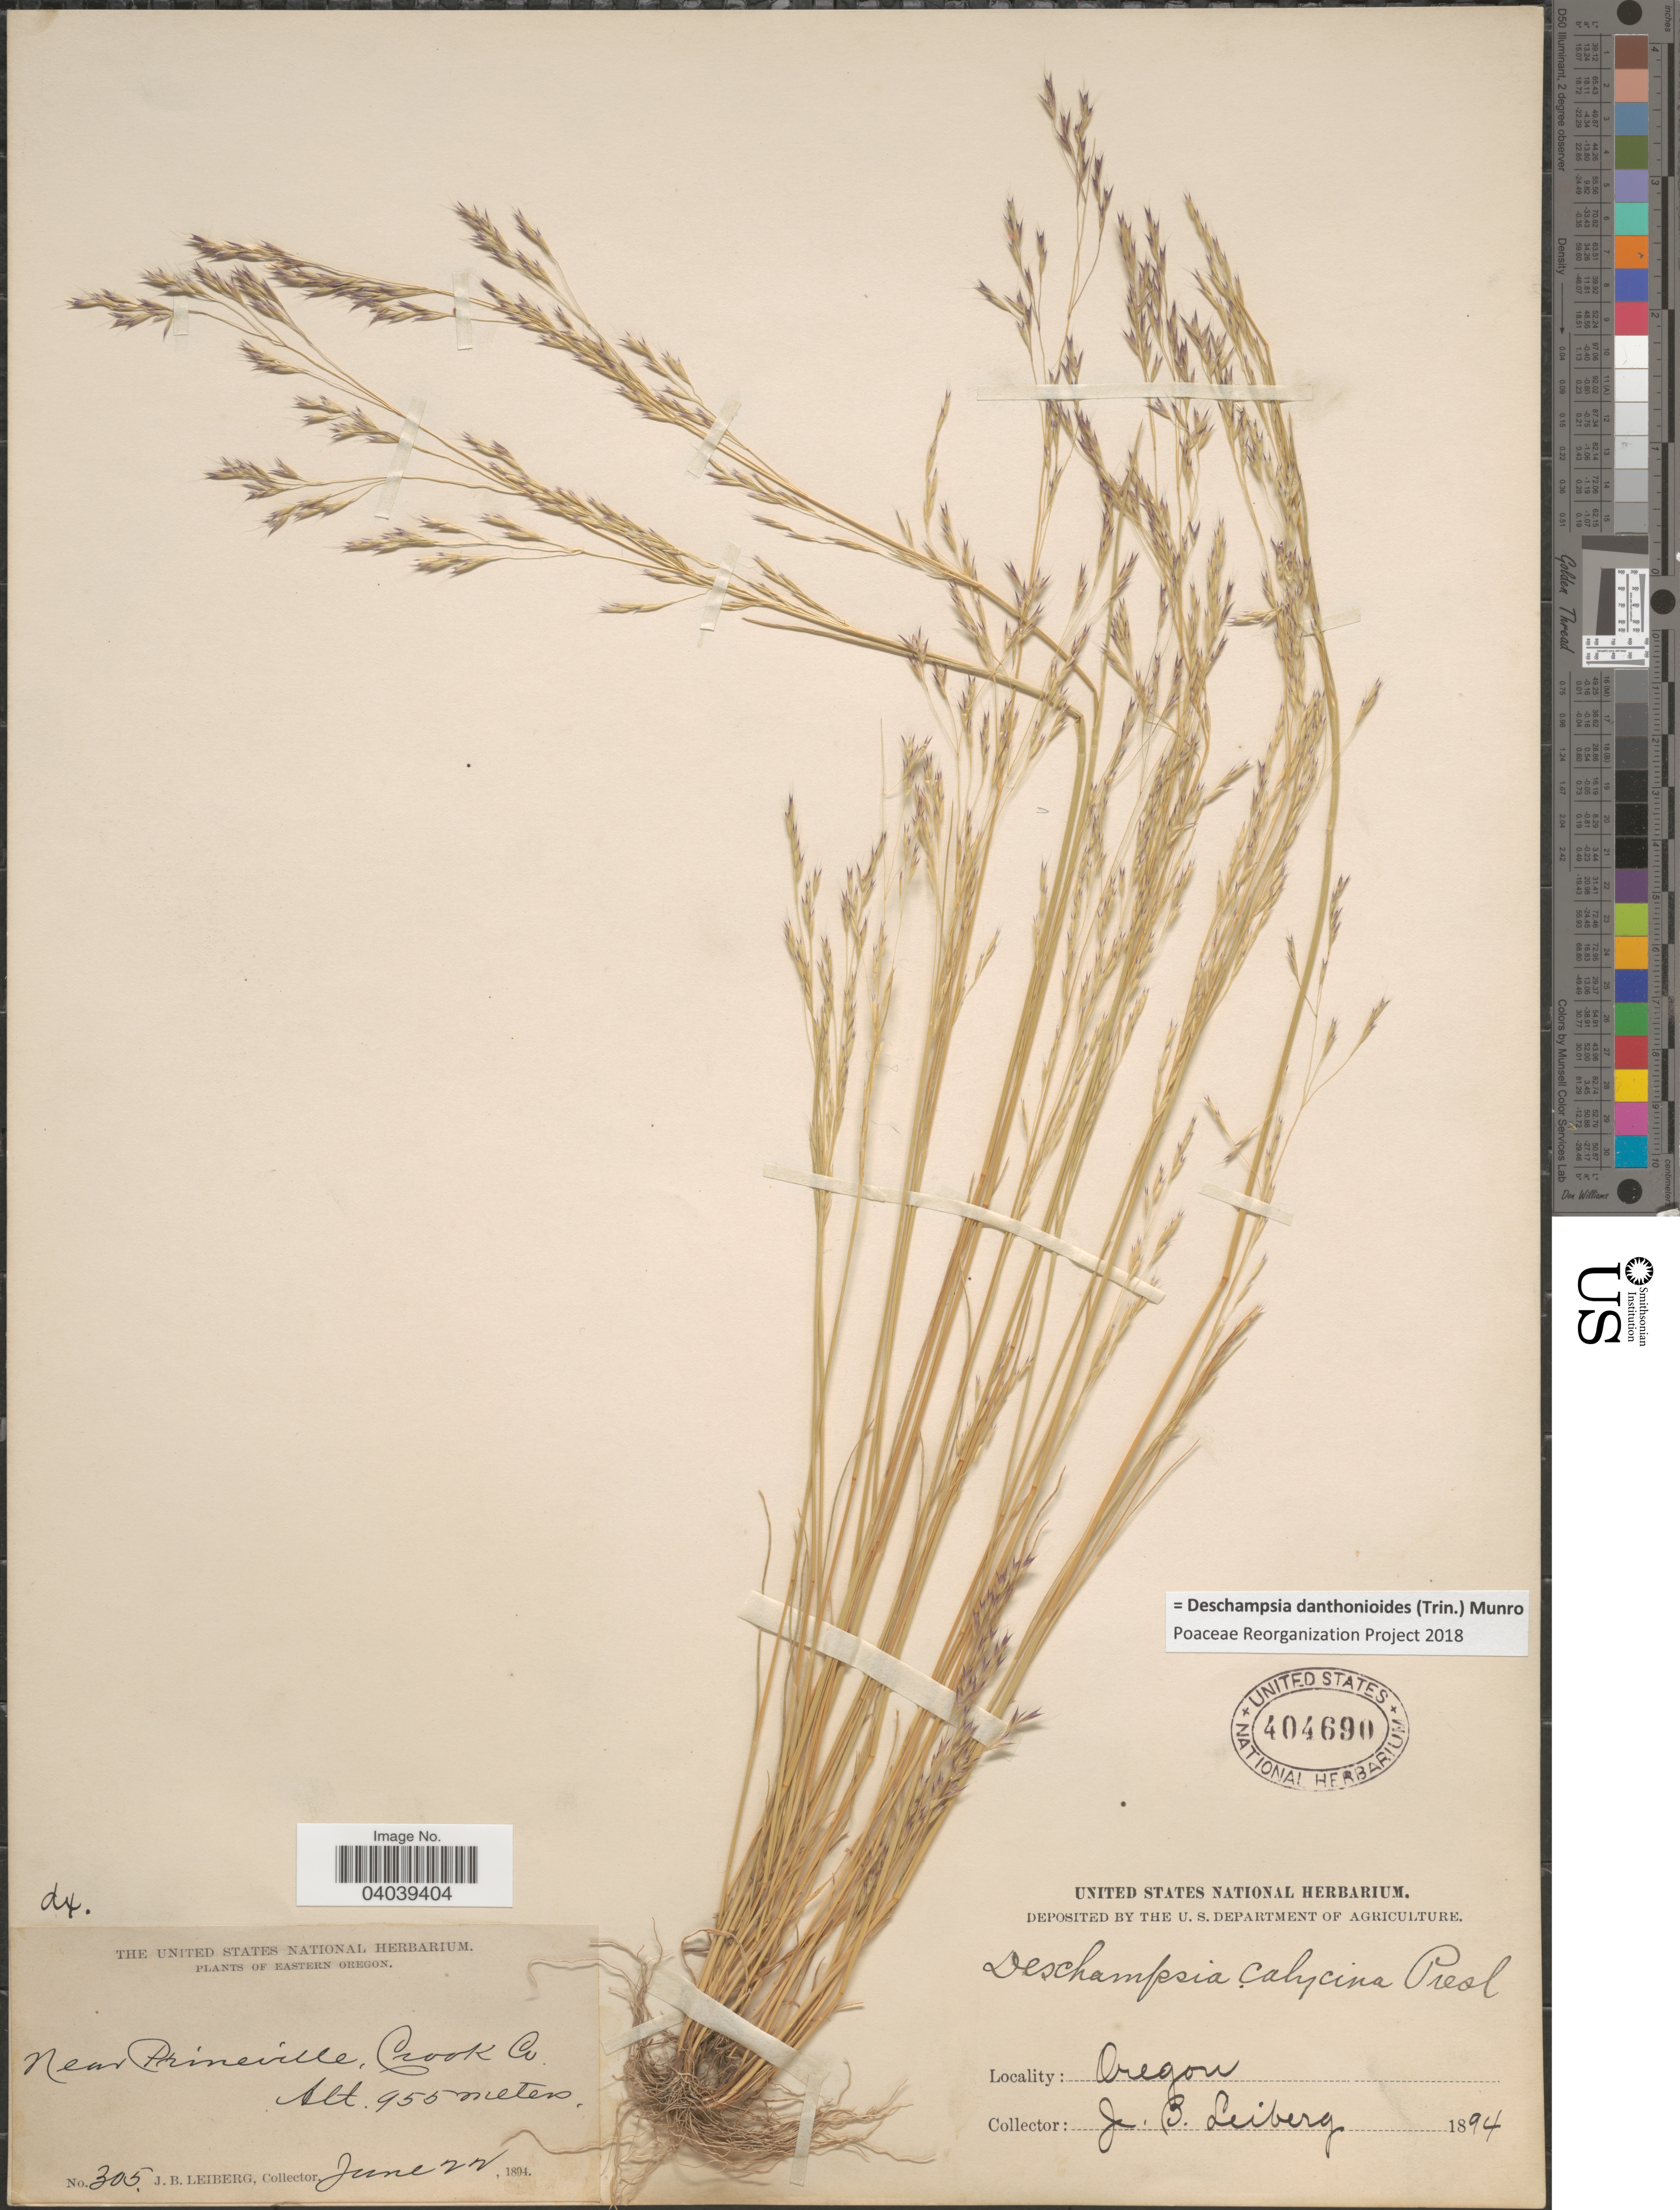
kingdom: Plantae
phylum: Tracheophyta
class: Liliopsida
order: Poales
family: Poaceae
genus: Deschampsia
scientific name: Deschampsia danthonioides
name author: (Trin.) Munro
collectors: J. B. Leiberg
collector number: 305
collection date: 1894-06-22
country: United States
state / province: Oregon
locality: Eastern Oregon.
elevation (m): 955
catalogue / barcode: US 404690